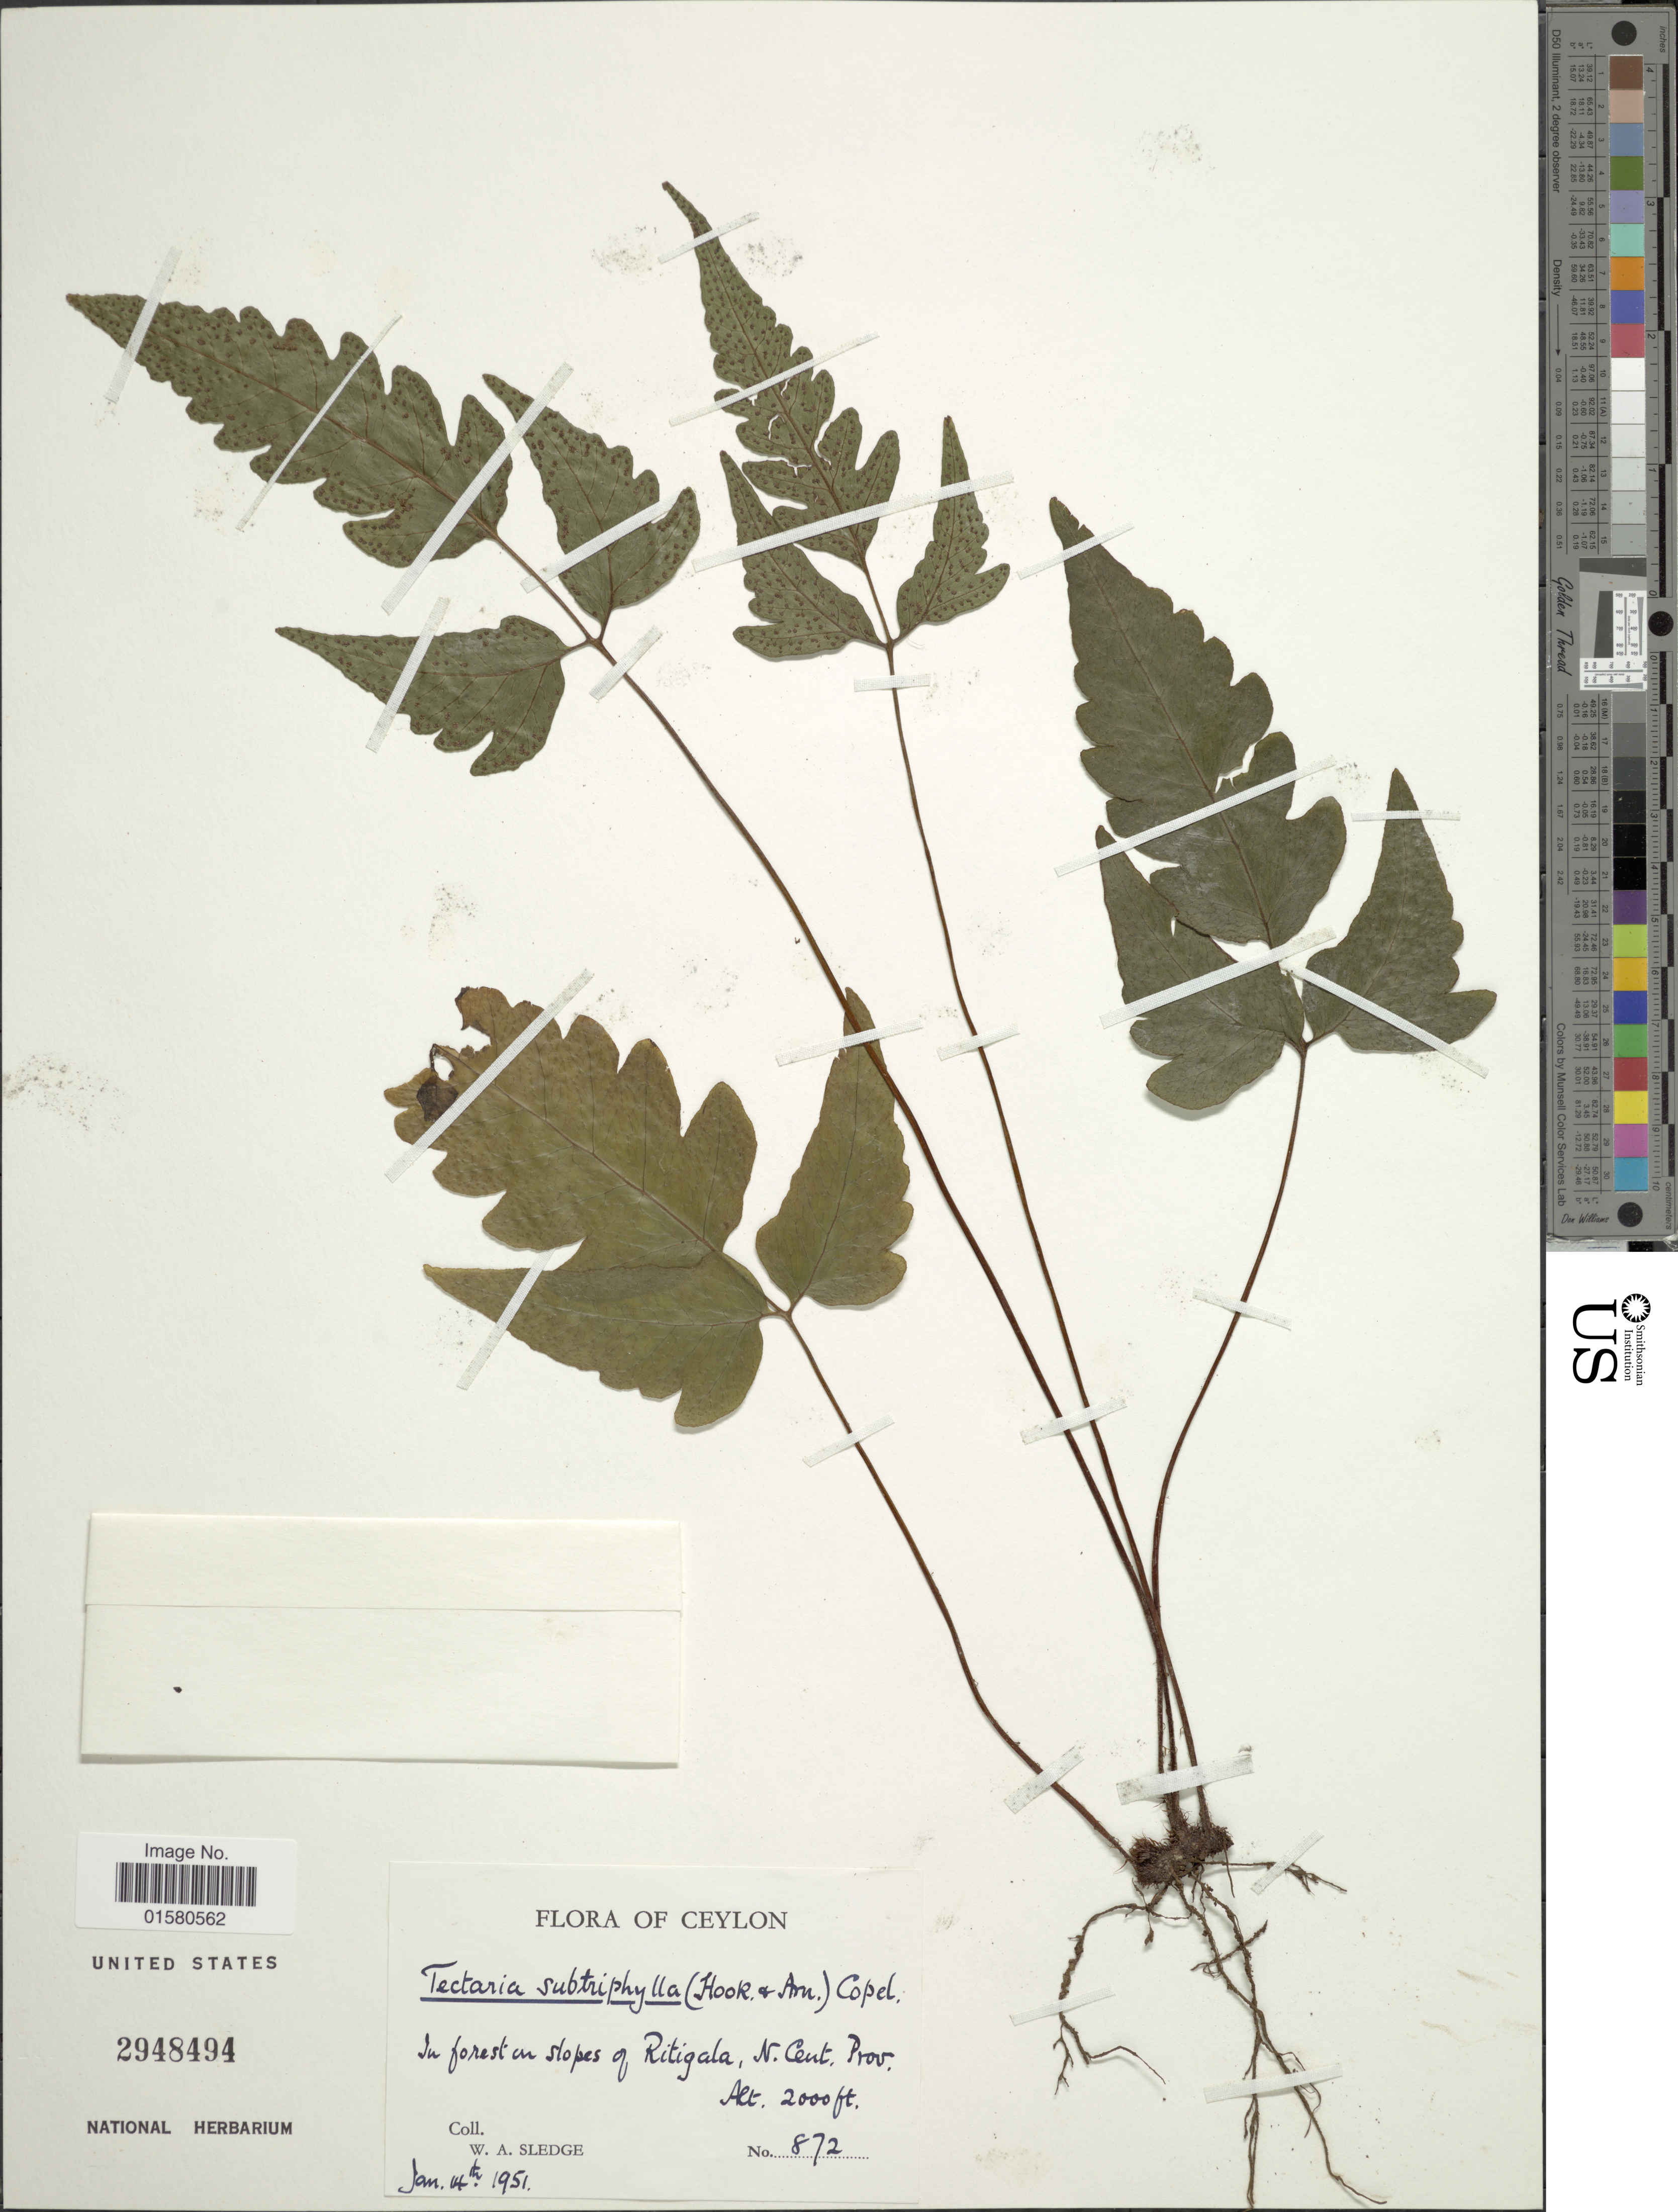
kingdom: Plantae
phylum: Tracheophyta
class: Polypodiopsida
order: Polypodiales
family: Tectariaceae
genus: Tectaria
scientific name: Tectaria subtriphylla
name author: (Hook. & Arn.) Copel.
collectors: W. A. Sledge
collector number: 872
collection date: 1951-01-14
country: Sri Lanka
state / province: North Central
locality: Ceylon, in forest in slopes of Ritigala, N. Cent Prov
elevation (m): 610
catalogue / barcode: US 2948494